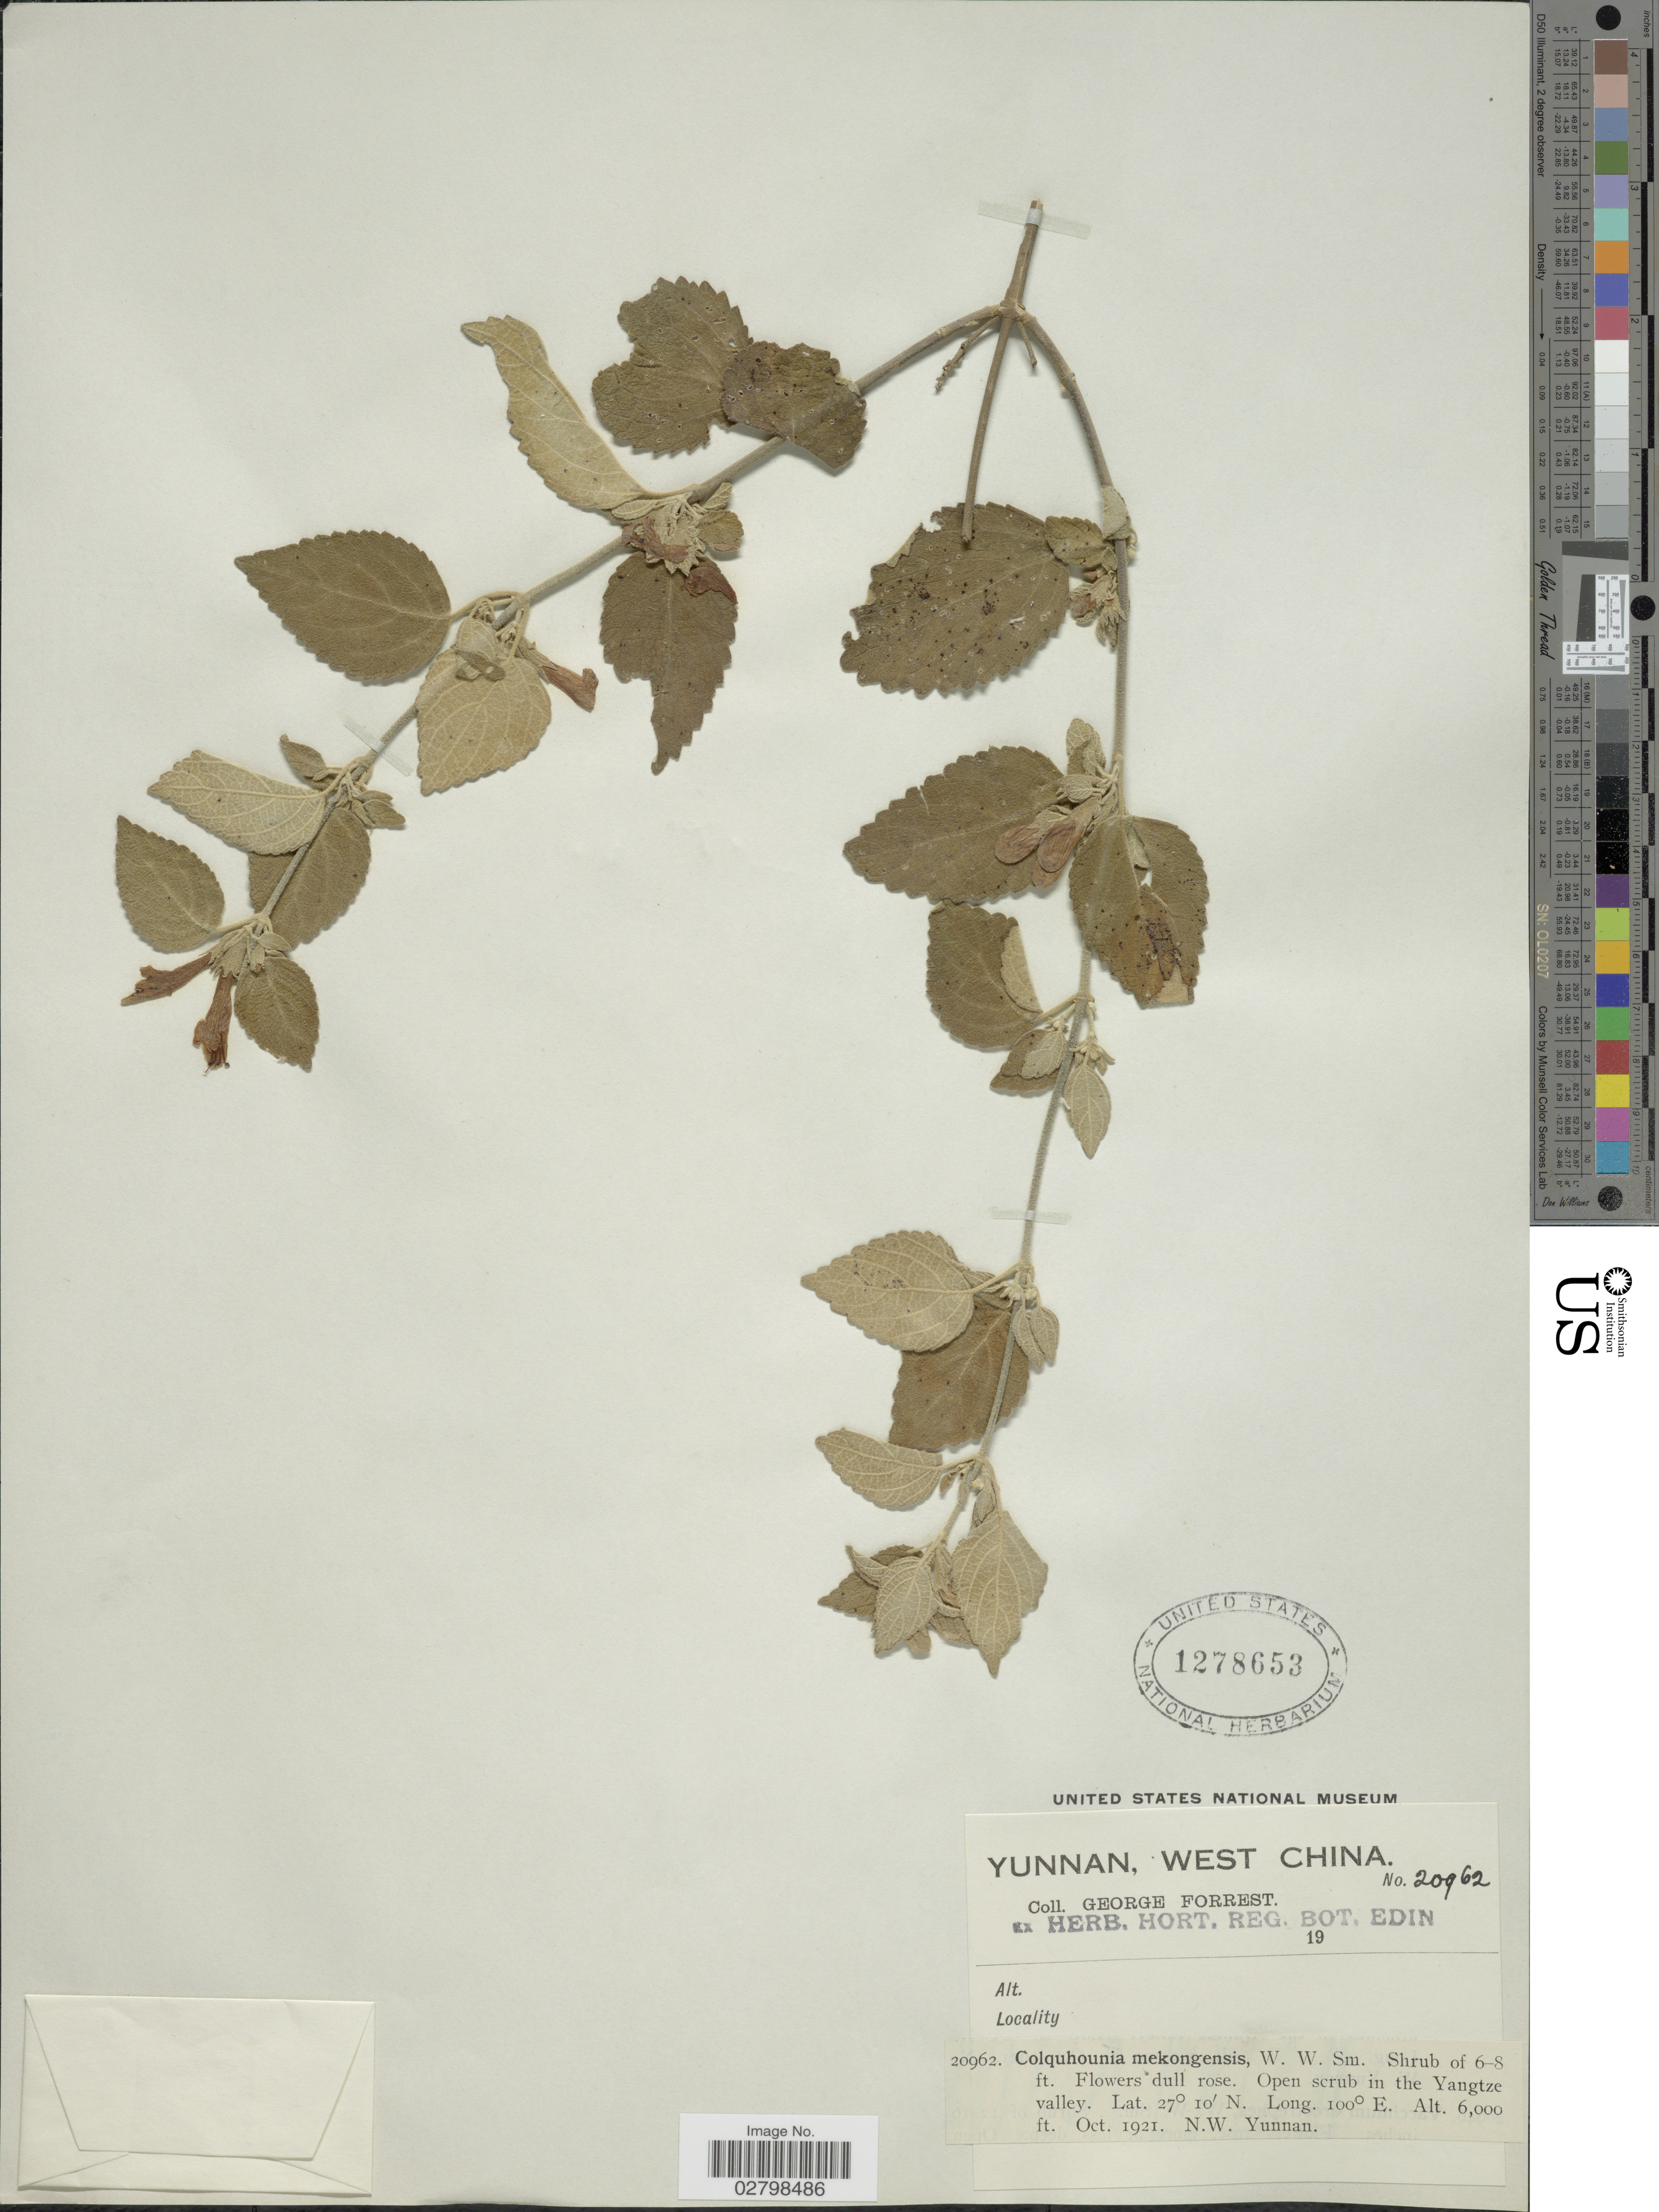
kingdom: Plantae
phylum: Tracheophyta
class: Magnoliopsida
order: Lamiales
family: Lamiaceae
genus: Colquhounia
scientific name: Colquhounia mekongensis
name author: W.W. Sm.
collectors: G. Forrest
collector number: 20962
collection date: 1921-10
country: China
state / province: Yunnan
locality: West China. Open scrub in the Yangtze valley. N.W. Yunnan.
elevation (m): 1829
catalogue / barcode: US 1278653